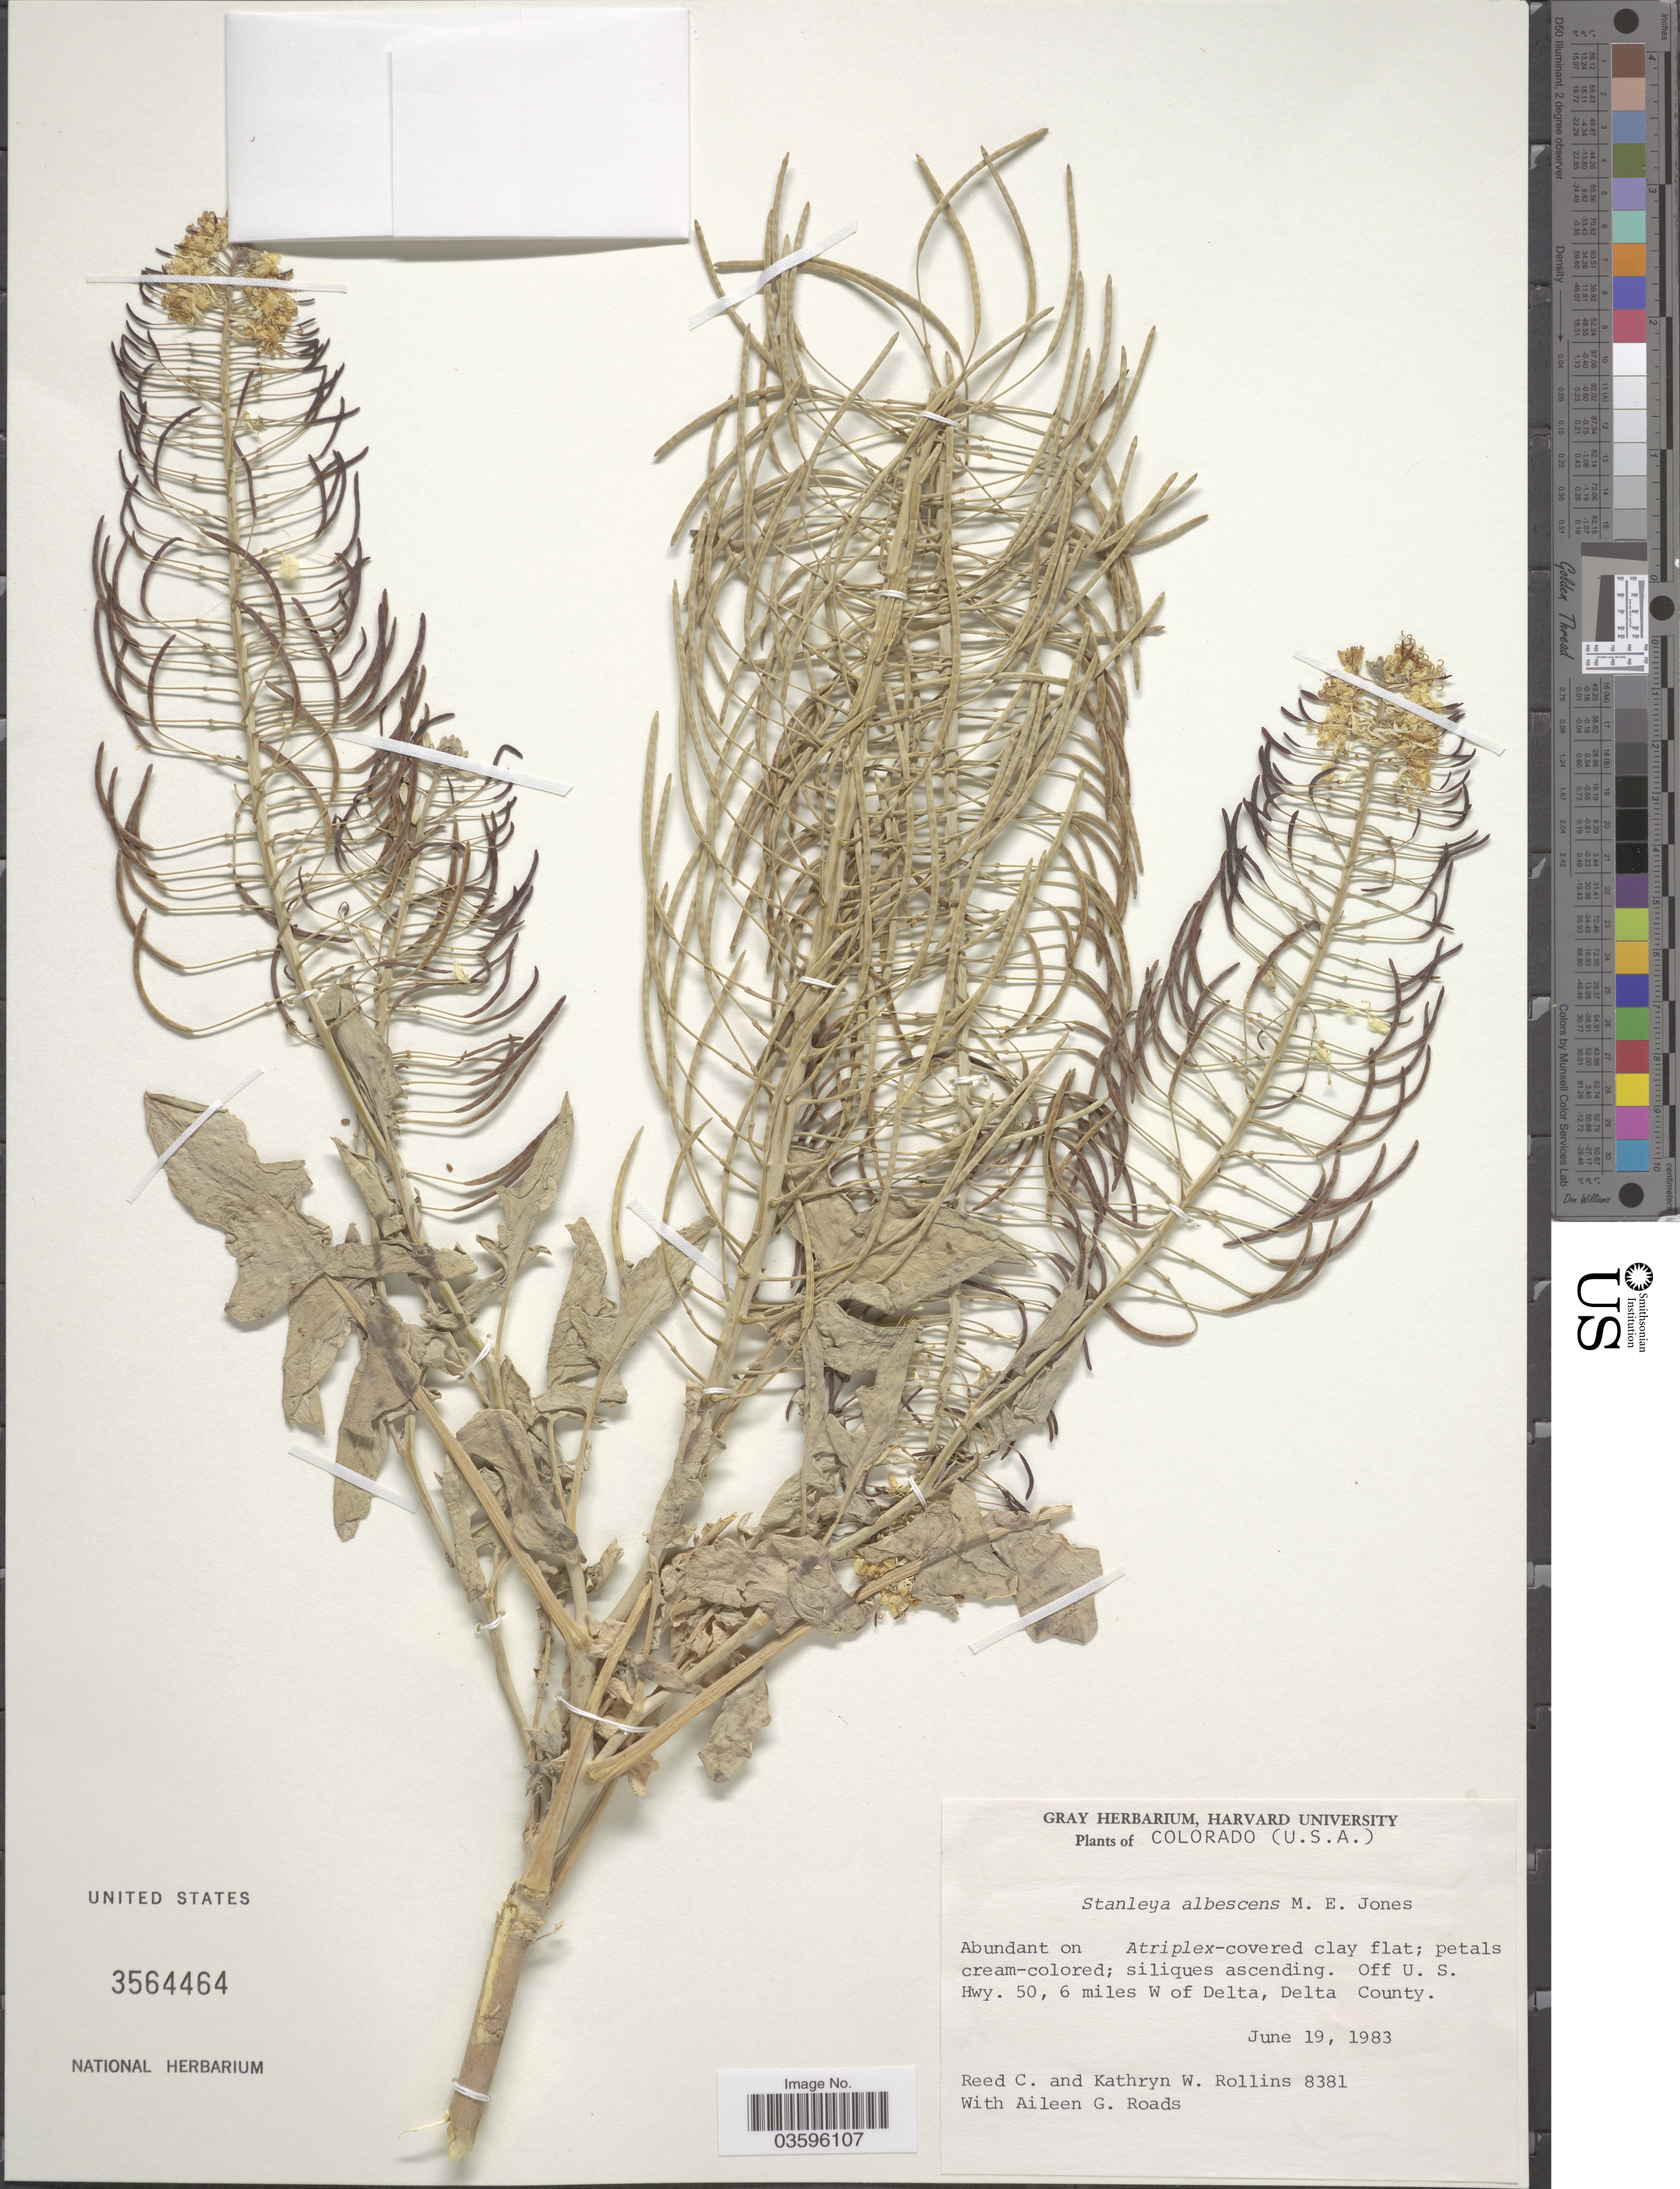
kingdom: Plantae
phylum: Tracheophyta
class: Magnoliopsida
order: Brassicales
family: Brassicaceae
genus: Stanleya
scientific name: Stanleya albescens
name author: M.E. Jones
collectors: R. C. Rollins, K. W. Rollins & A. Roads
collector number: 8381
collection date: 1983-06-19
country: United States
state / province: Colorado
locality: Abundant on Atriplex-covered clay flat. Off U.S. Hwy. 50, 6 miles W of Delta, Delta County.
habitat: abundant on clay flat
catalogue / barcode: US 3564464